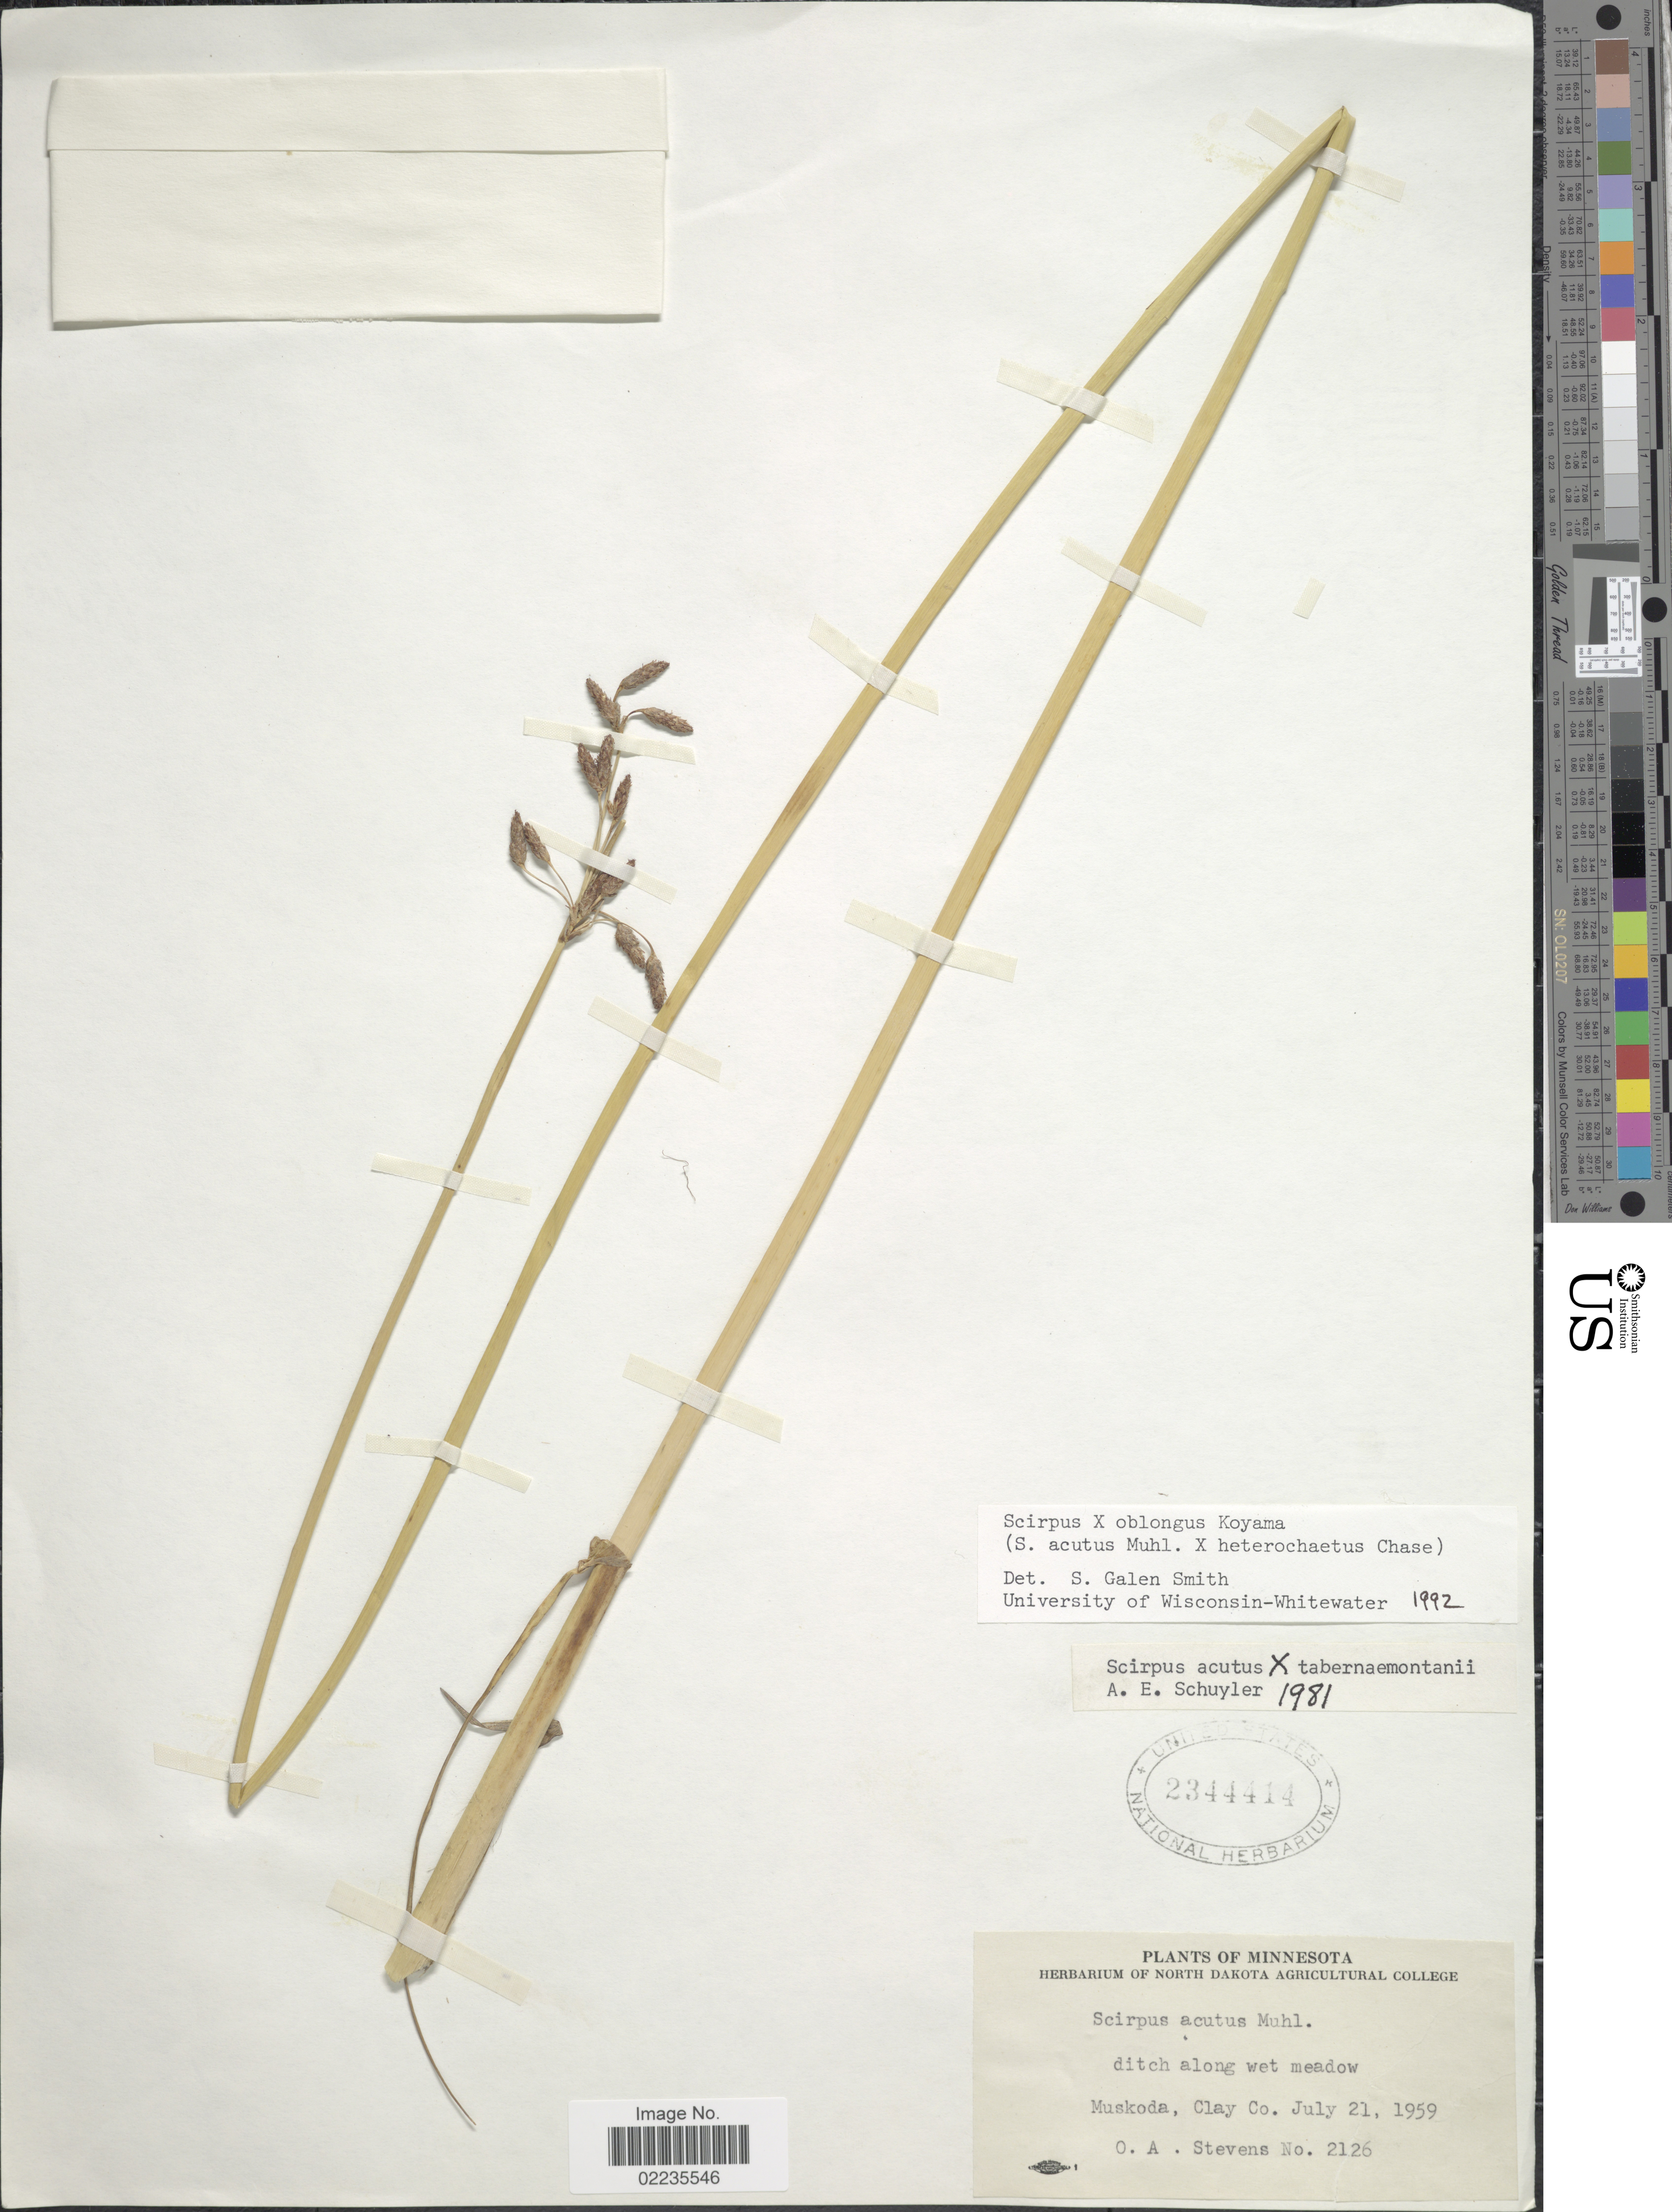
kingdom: Plantae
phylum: Tracheophyta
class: Liliopsida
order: Poales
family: Cyperaceae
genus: Schoenoplectus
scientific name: Schoenoplectus acutus x S. heterochaetus (Chase) Soják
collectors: O. A. Stevens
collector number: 2126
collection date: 1959-07-21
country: United States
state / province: Minnesota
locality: Ditch along wet meadow, Muskoda, Clay Co.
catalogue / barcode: US 2344414